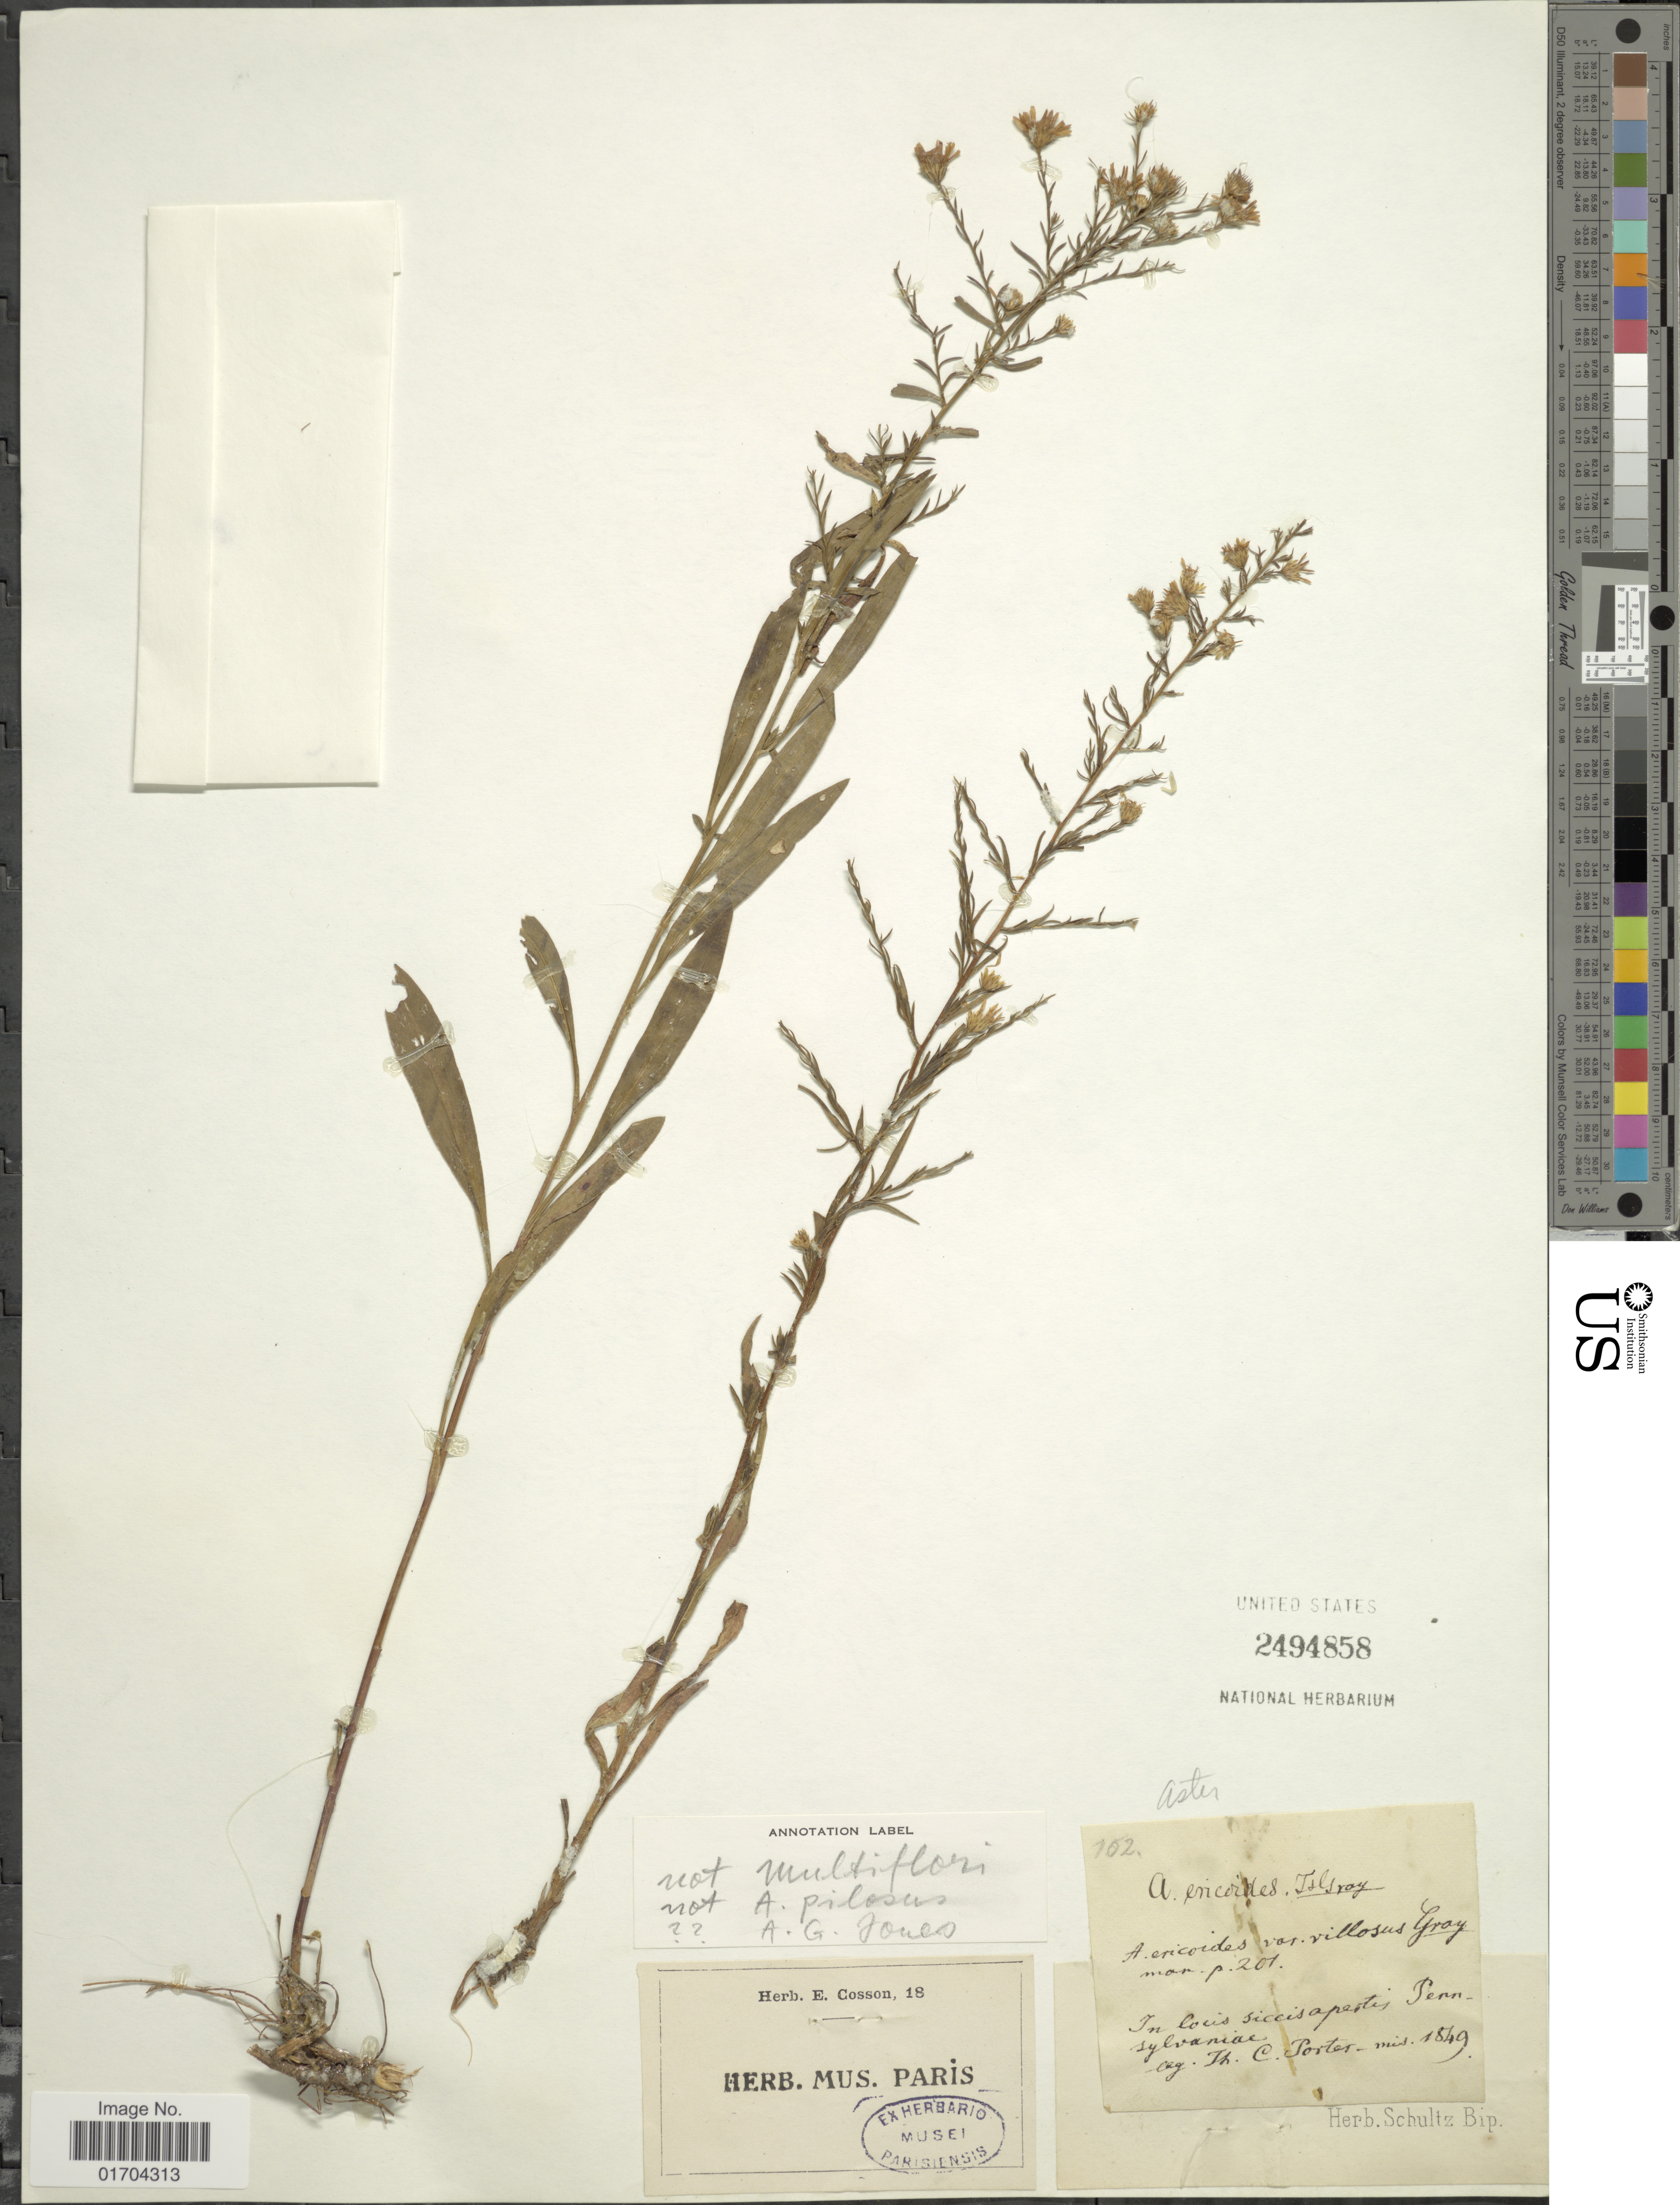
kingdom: Plantae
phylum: Tracheophyta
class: Magnoliopsida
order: Asterales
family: Asteraceae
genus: Symphyotrichum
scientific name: Symphyotrichum sp.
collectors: T. C. Porter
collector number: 102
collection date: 1849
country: United States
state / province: Pennsylvania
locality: In lous siccisapertis.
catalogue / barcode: US 2494858